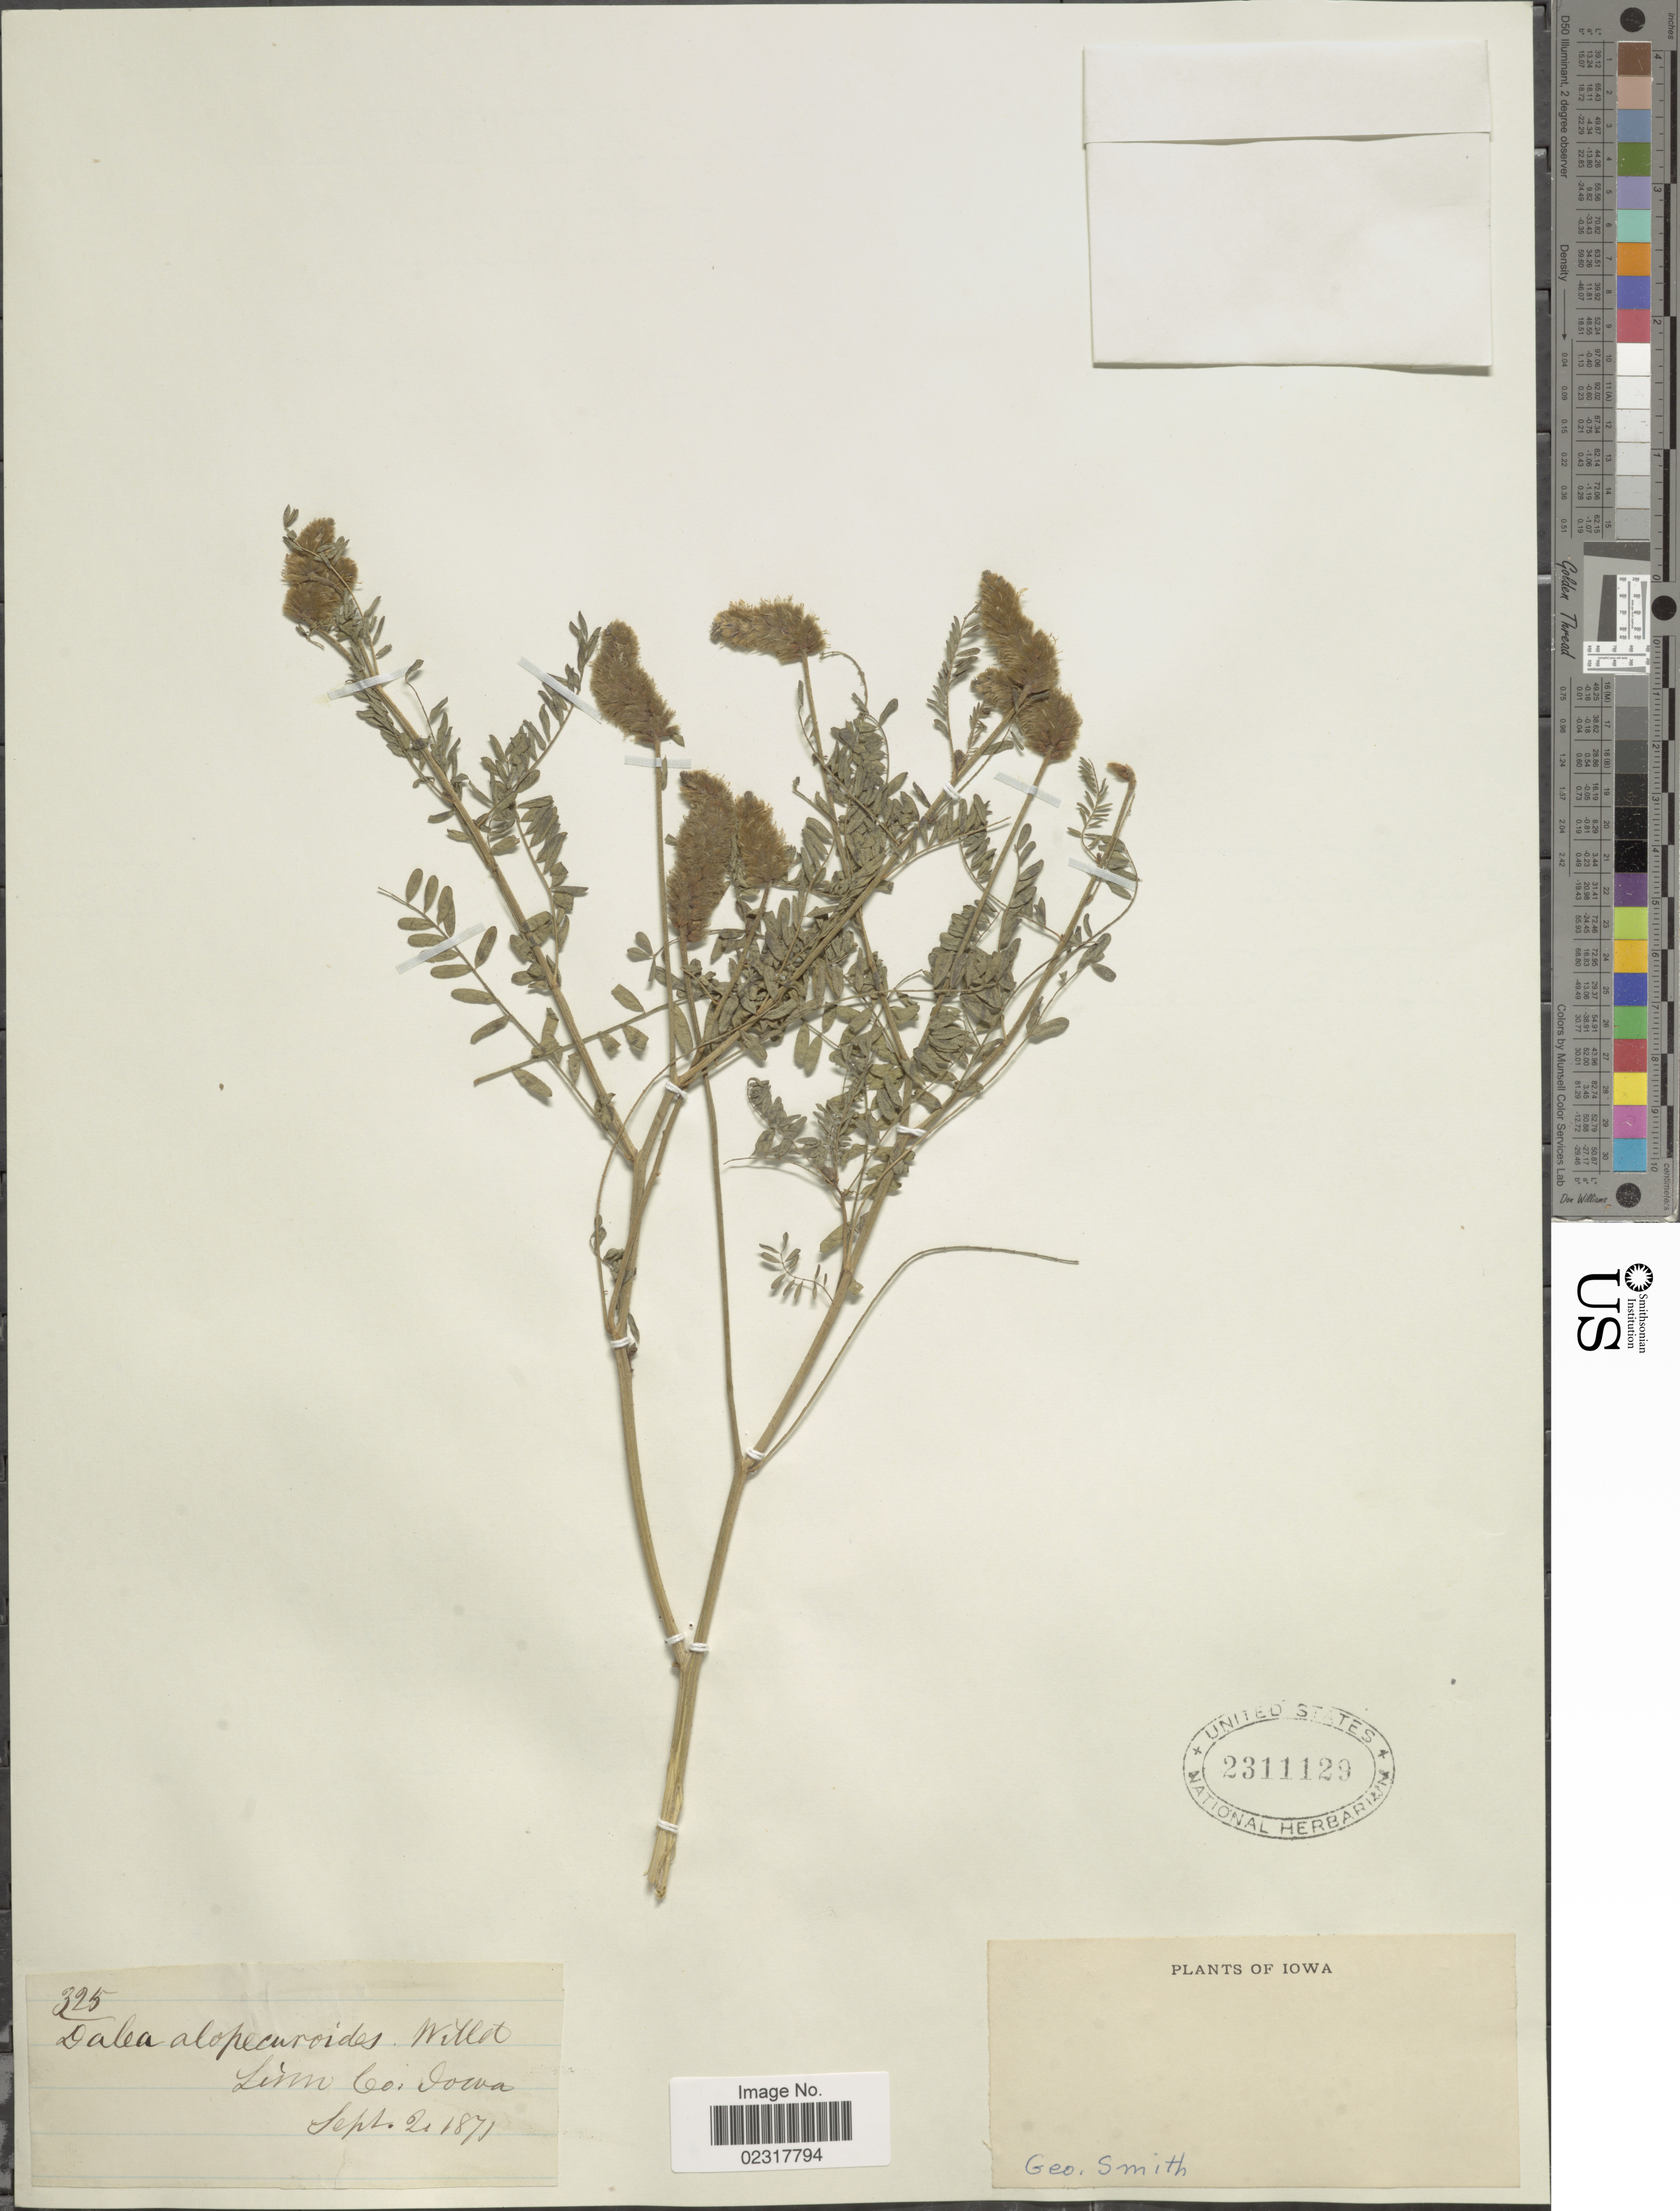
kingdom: Plantae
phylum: Tracheophyta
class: Magnoliopsida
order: Fabales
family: Fabaceae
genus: Dalea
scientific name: Dalea leporina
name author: (Aiton) Bullock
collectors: G. Smith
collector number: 325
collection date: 1871-09-02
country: United States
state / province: Iowa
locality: Linn Co.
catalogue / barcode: US 2311129